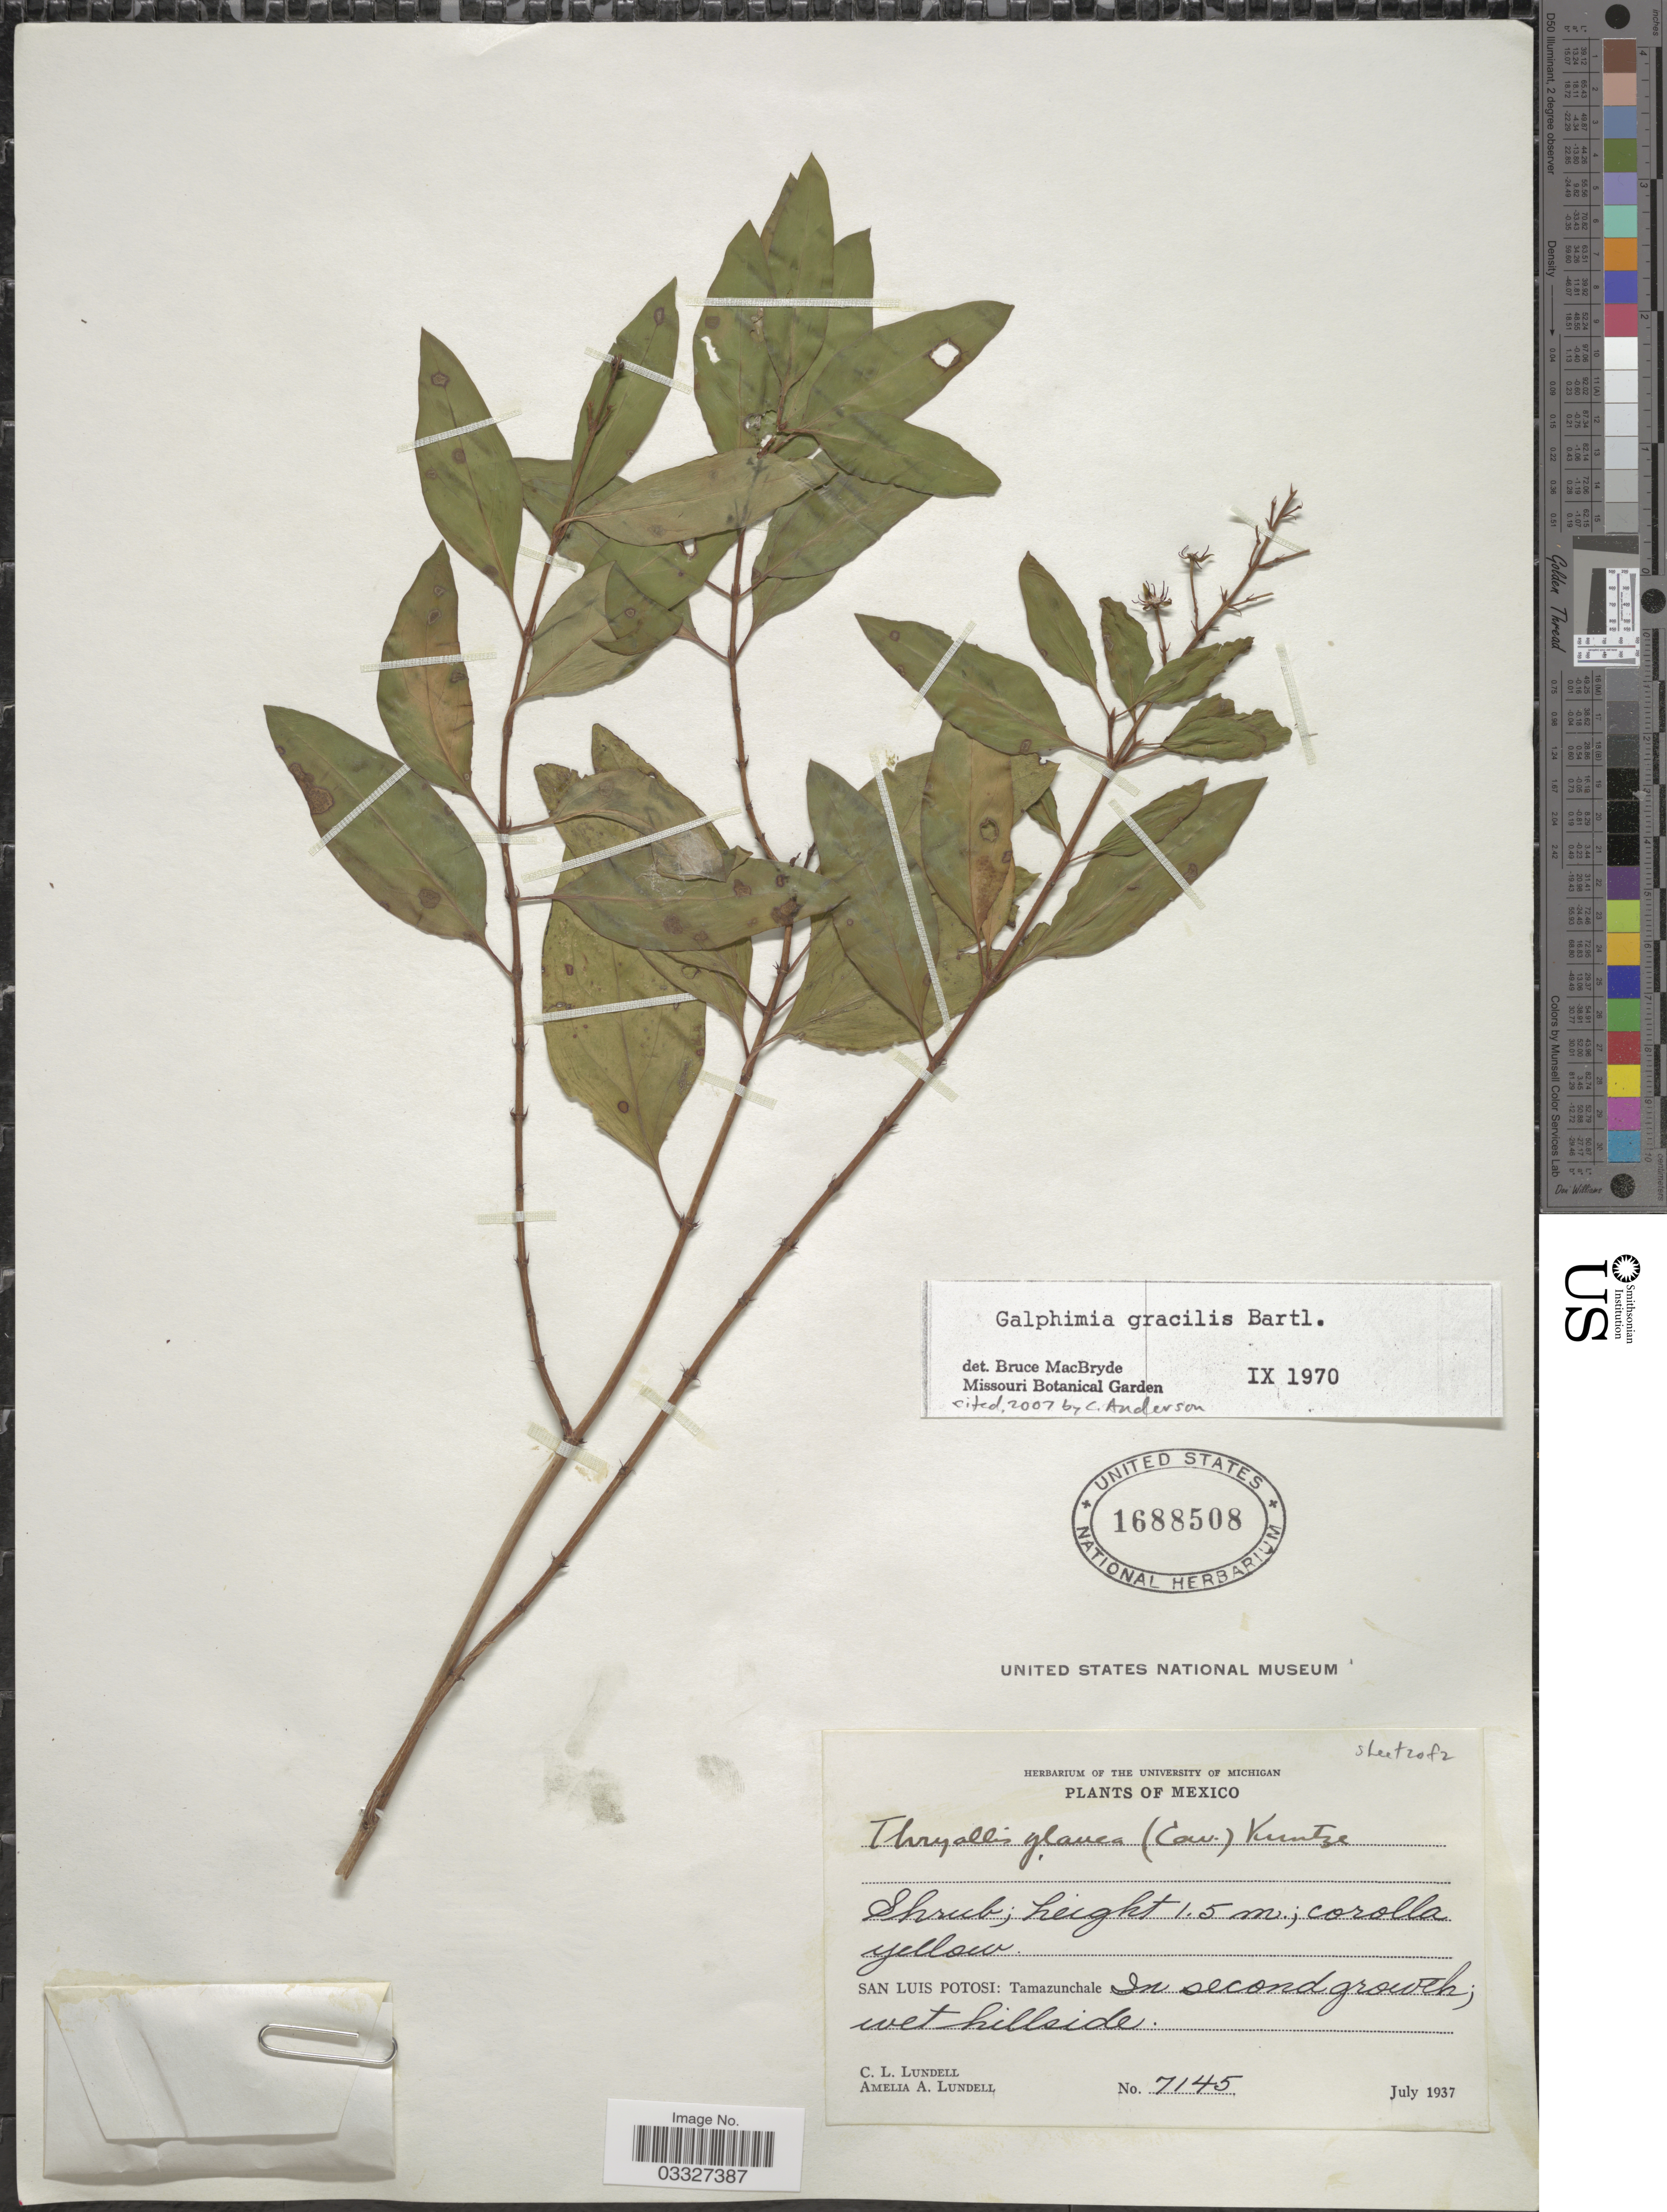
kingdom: Plantae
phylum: Tracheophyta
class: Magnoliopsida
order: Malpighiales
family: Malpighiaceae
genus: Galphimia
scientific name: Galphimia gracilis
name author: Bartl.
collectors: C. L. Lundell & A. A. Lundell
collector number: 7145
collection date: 1937-07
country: Mexico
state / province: San Luis Potosí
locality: Tamazunchale.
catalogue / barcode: US 1688508